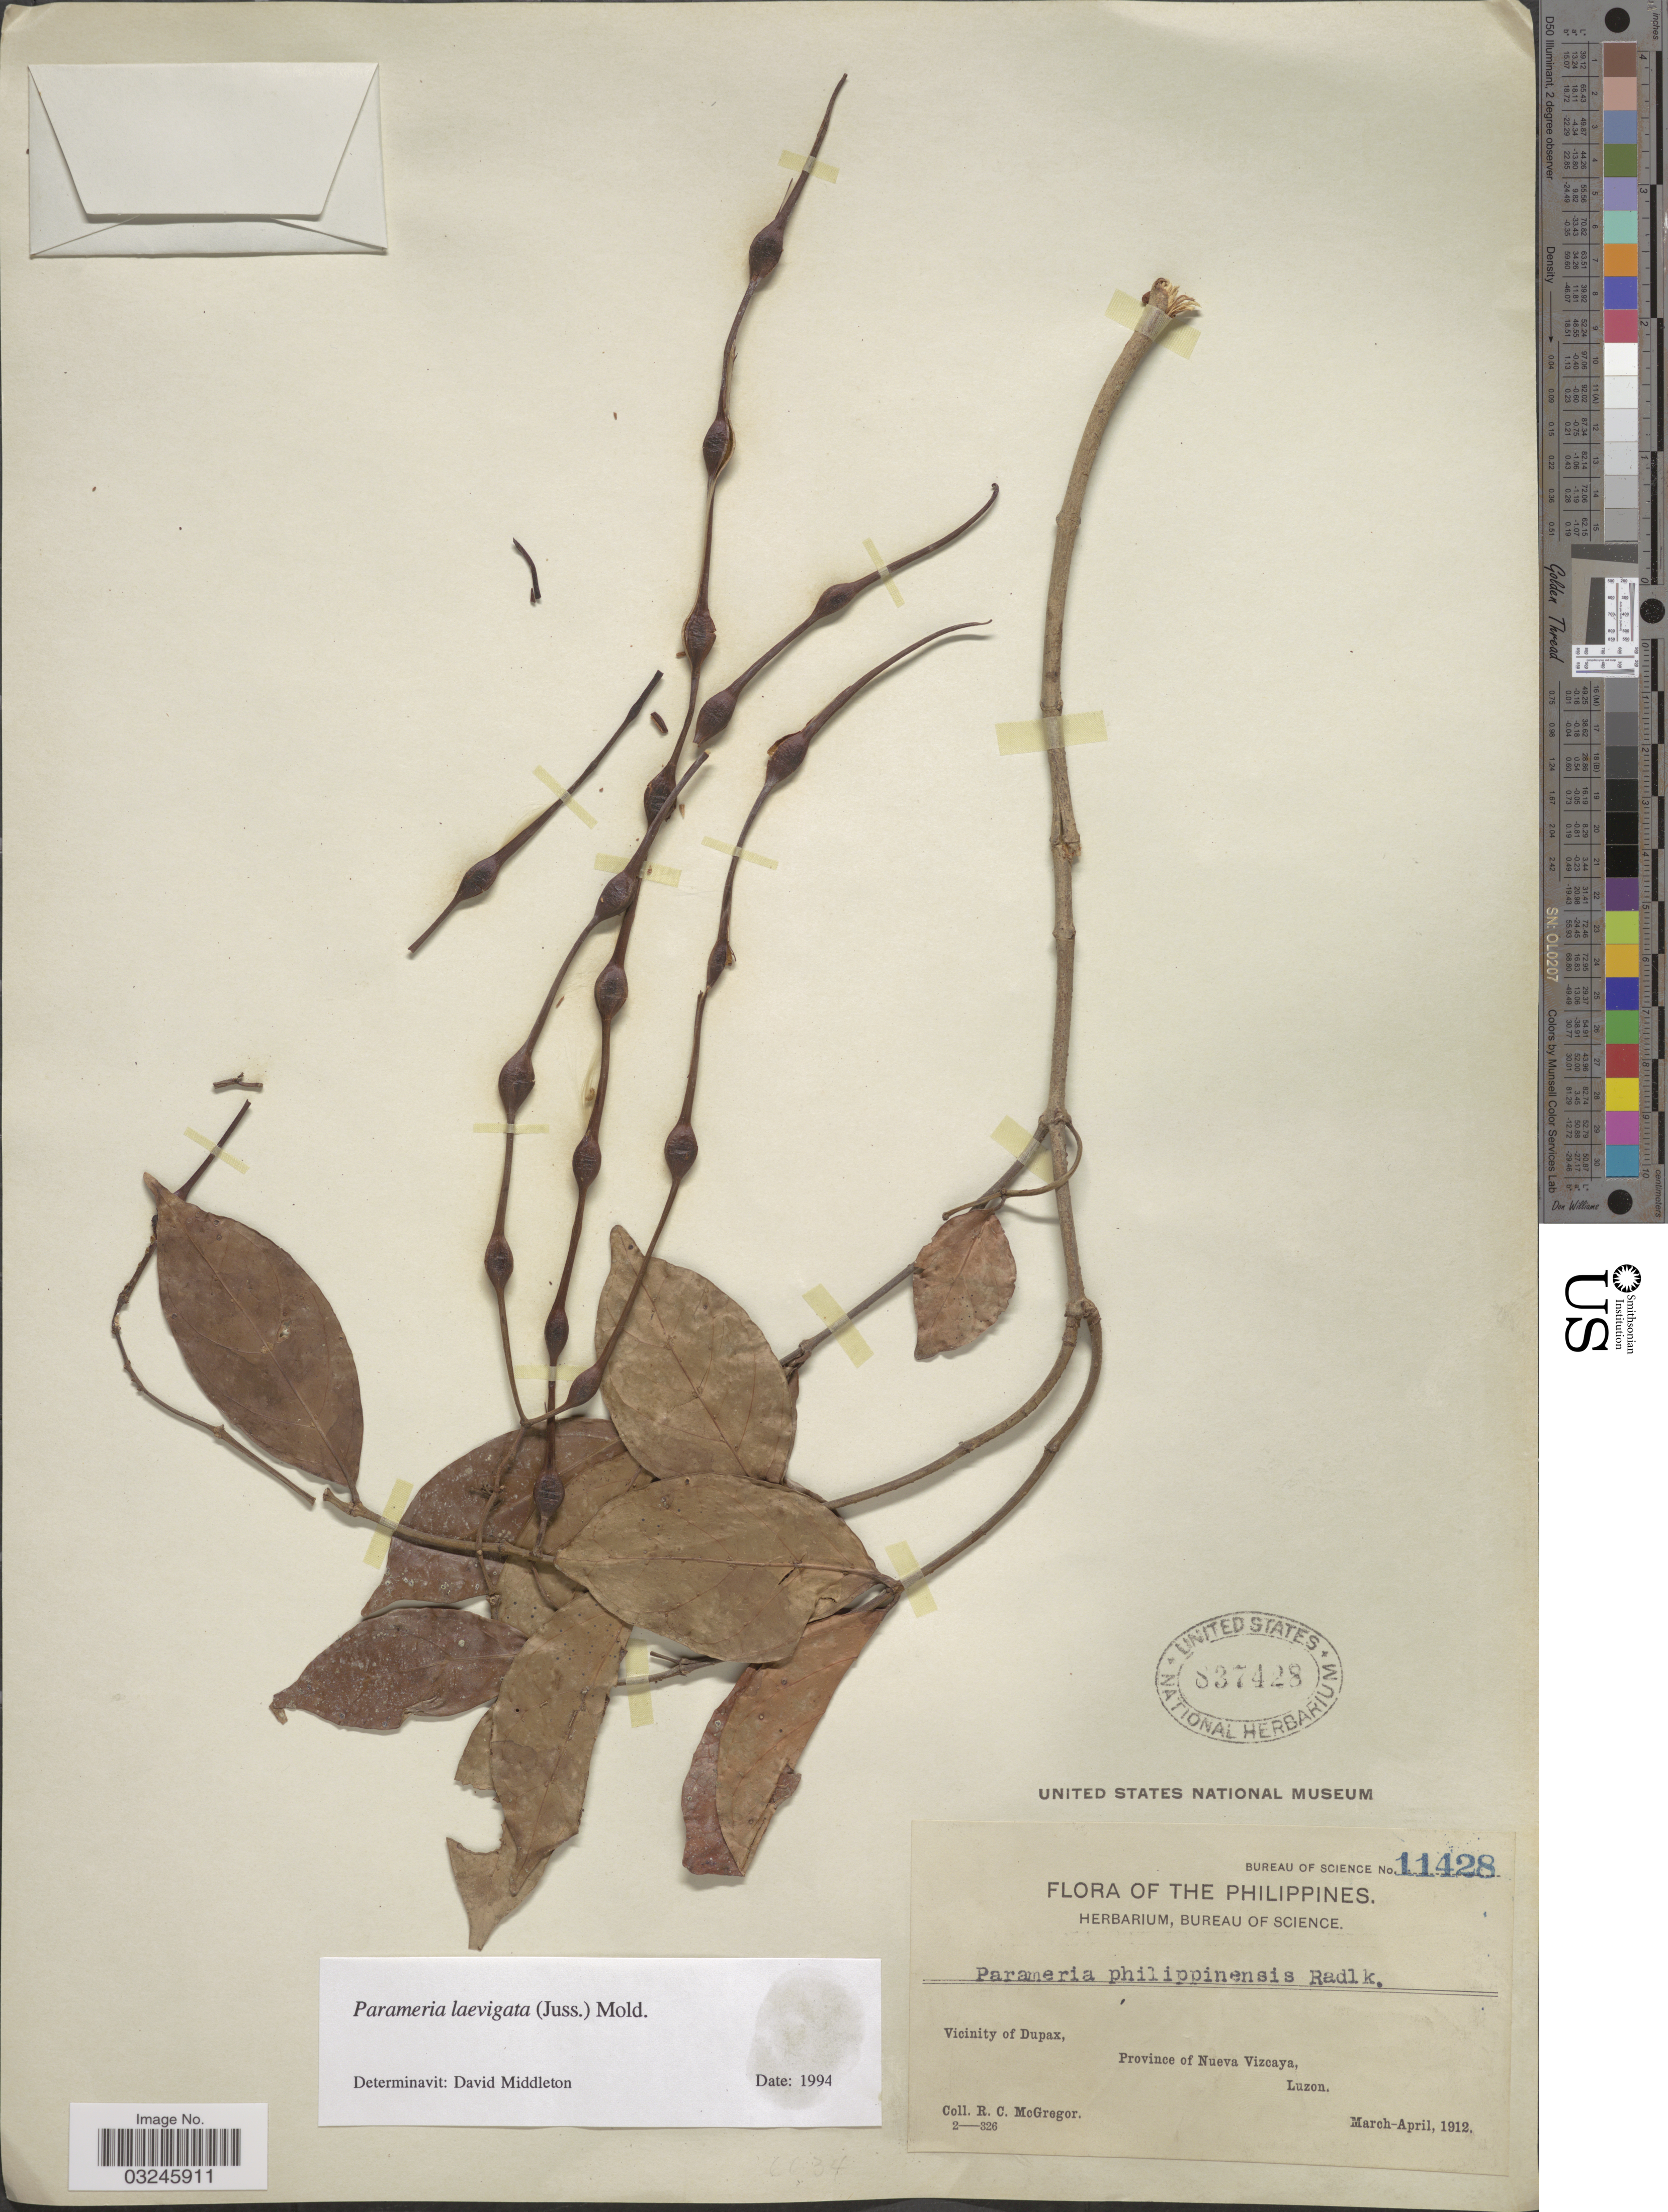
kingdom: Plantae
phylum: Tracheophyta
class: Magnoliopsida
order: Gentianales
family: Apocynaceae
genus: Parameria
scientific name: Parameria laevigata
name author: (Juss.) Moldenke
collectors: R. C. McGregor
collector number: Bureau of Science 11428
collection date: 1912-03/1912-04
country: Philippines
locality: Vicinity of Dupax, Province of Nueva Vizcaya, Luzon.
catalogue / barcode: US 837428